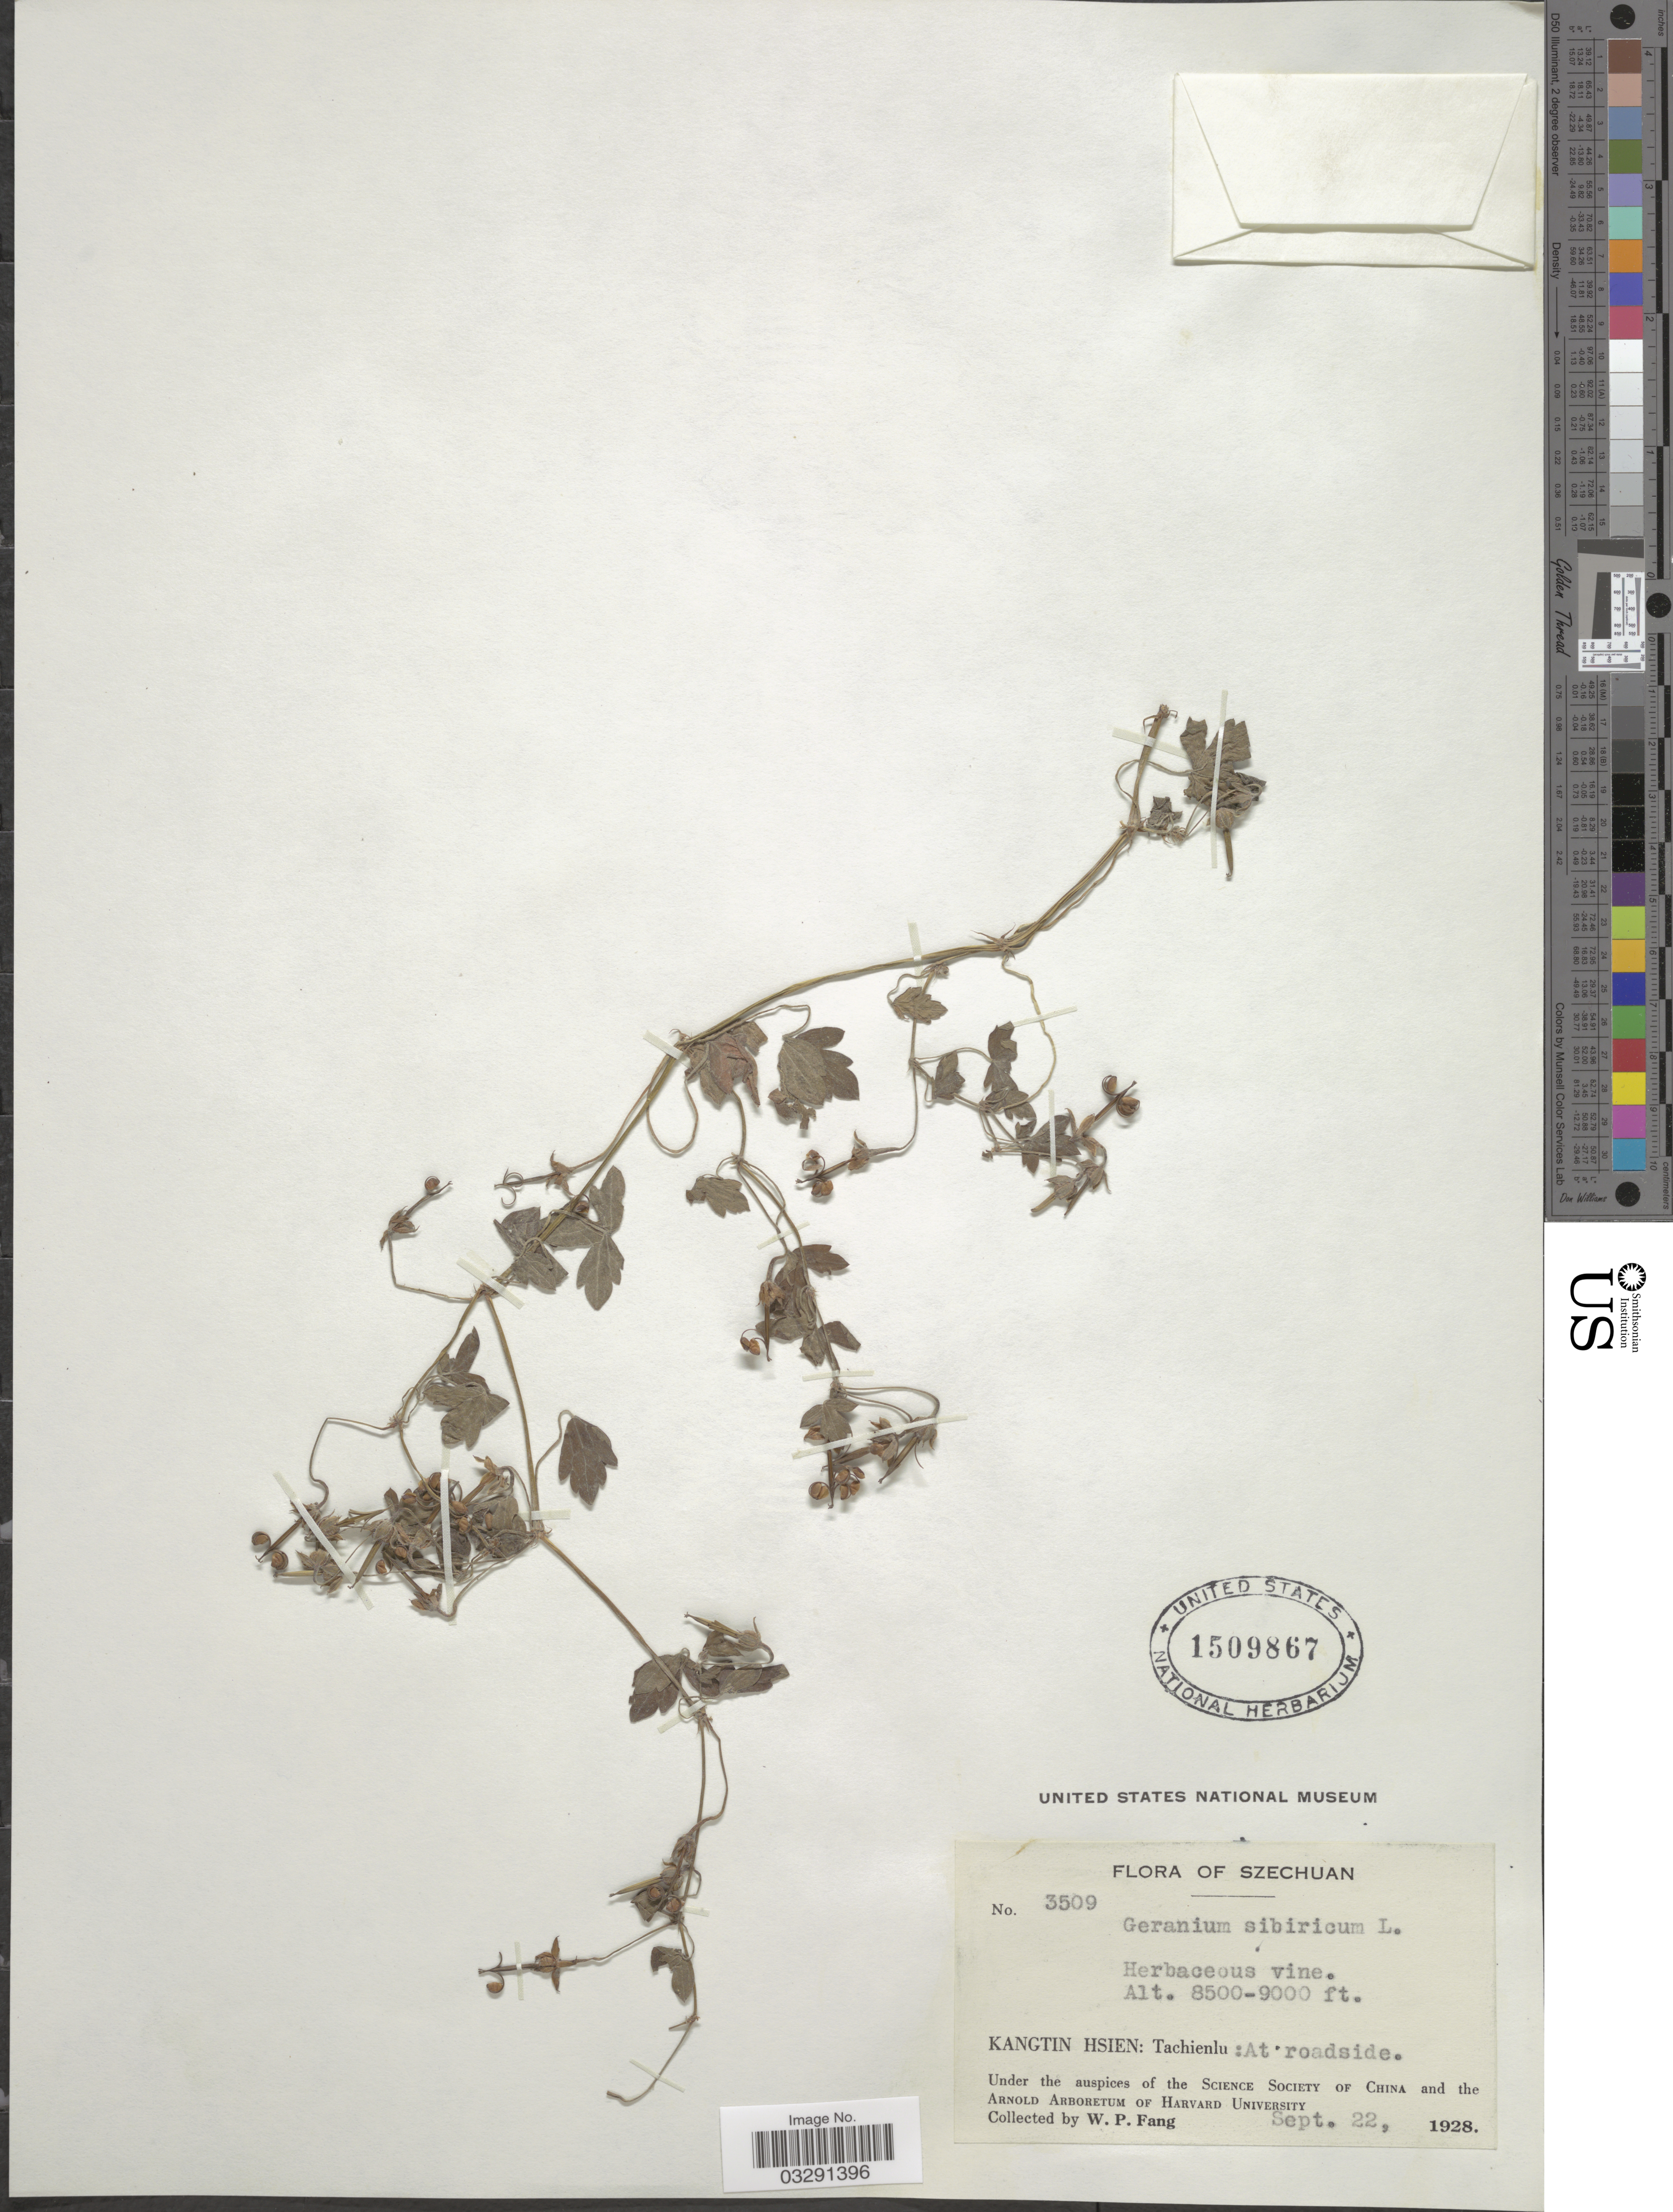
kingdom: Plantae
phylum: Tracheophyta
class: Magnoliopsida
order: Geraniales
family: Geraniaceae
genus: Geranium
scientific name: Geranium sibiricum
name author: L.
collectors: W. P. Fang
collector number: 3509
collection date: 1928-09-22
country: China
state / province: Sichuan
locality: Szechuan. Kangtin Hsien: Tachienlu: at roadside.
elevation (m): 2591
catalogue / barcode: US 1509867